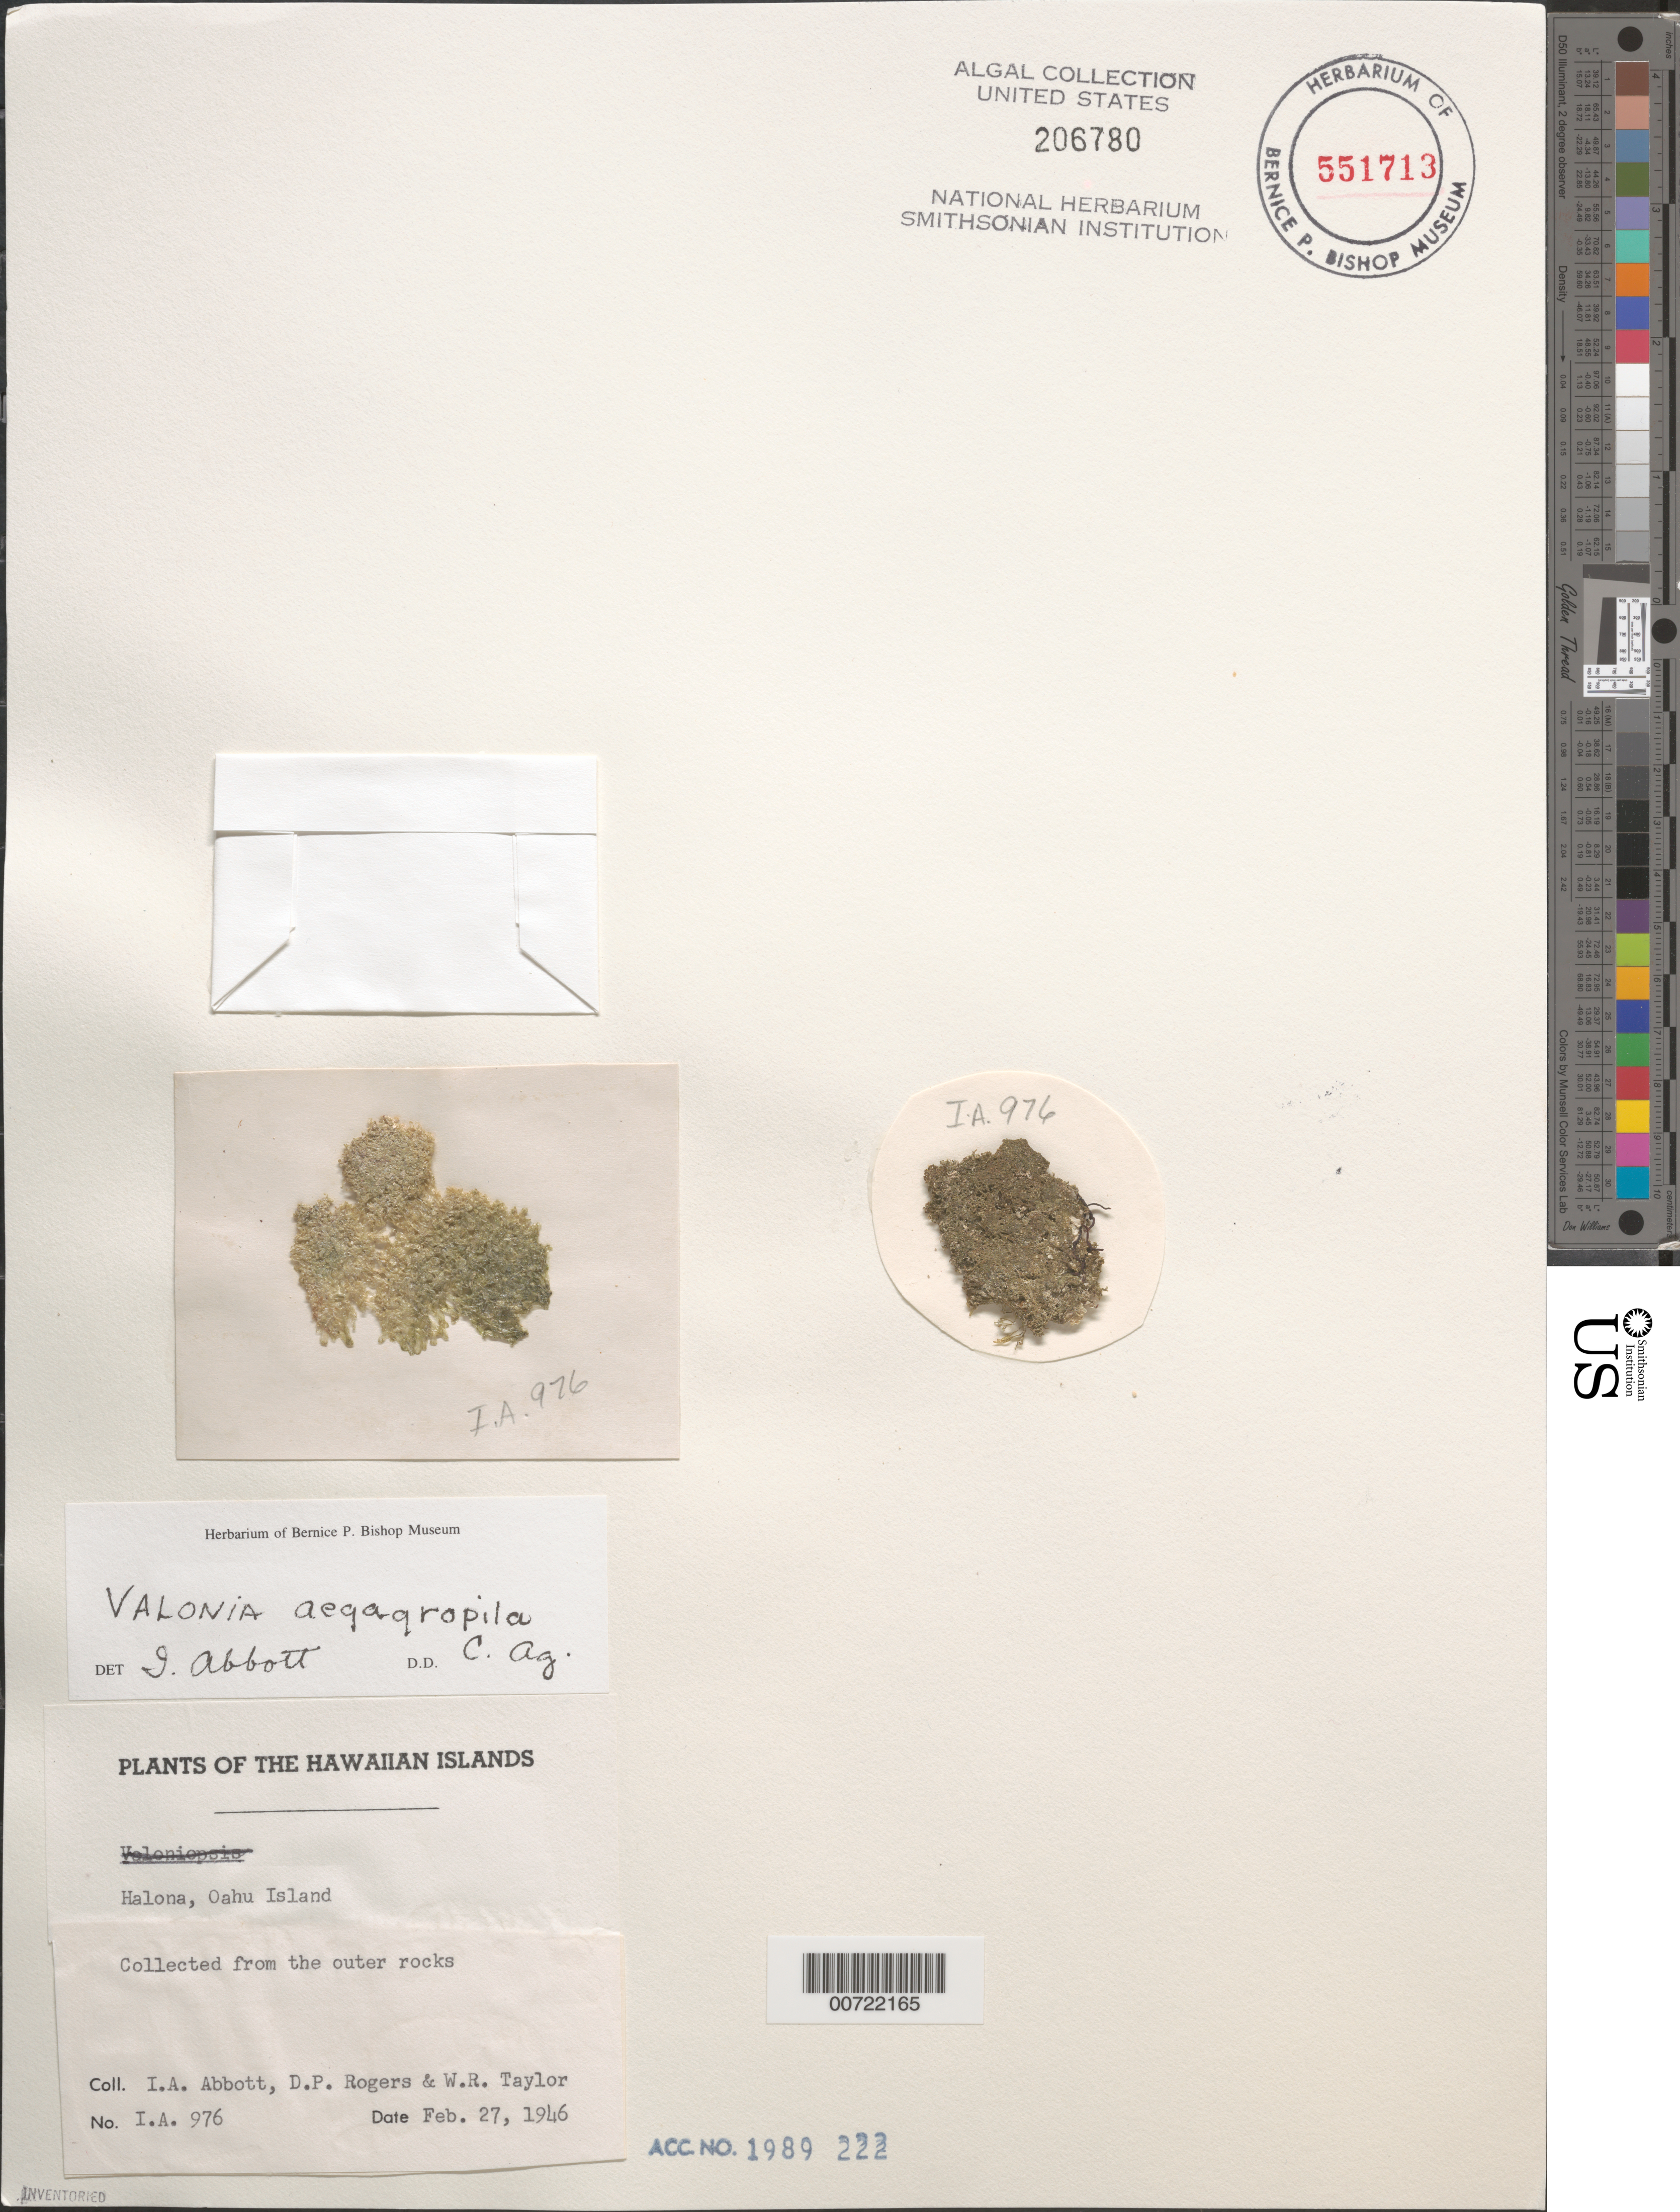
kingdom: Plantae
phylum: Chlorophyta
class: Ulvophyceae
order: Siphonocladales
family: Valoniaceae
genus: Valonia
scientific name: Valonia aegagropila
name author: C. Agardh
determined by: Abbott, Isabella A.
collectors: I. A. Abbott, D. Rogers & W. R. Taylor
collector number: IAA 976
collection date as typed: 27 Feb 1946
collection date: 1946-02-27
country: United States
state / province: Hawaii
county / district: Honolulu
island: Oahu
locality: Halona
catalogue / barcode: US 206780